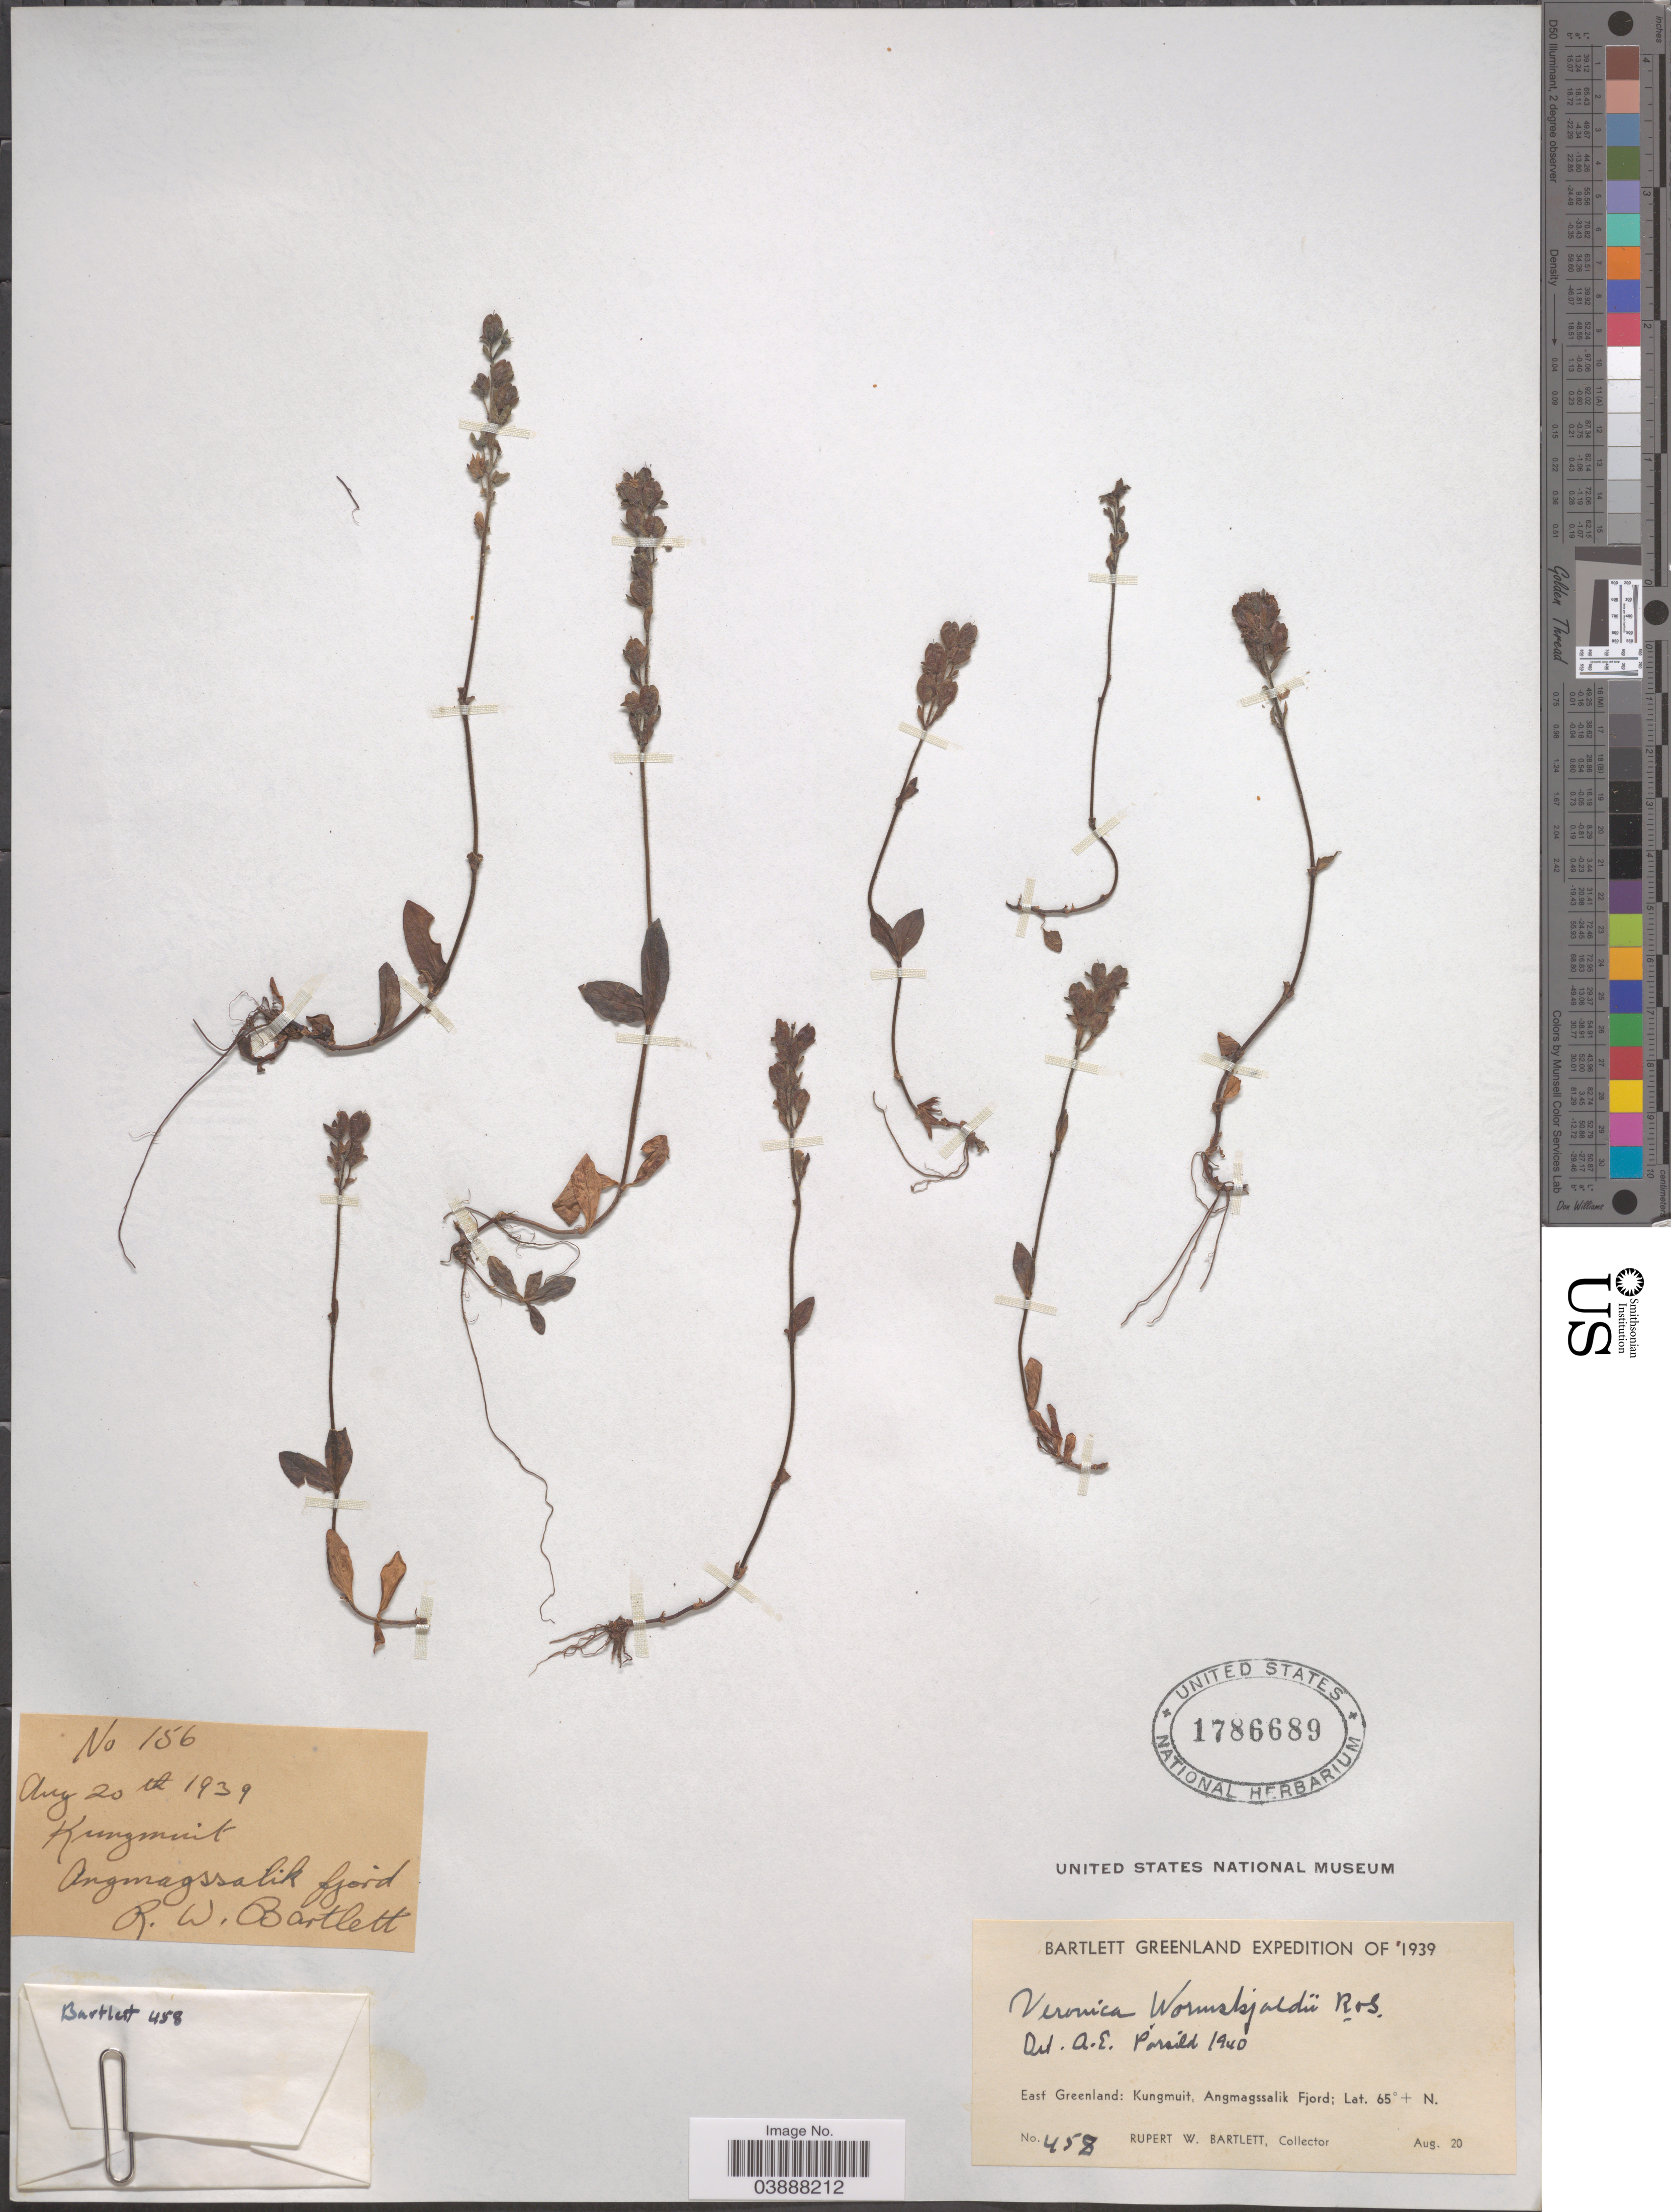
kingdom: Plantae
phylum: Tracheophyta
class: Magnoliopsida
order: Lamiales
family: Plantaginaceae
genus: Veronica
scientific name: Veronica wormskjoldii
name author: Roem. & Schult.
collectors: R. W. Bartlett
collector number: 458/156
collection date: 1939-08-20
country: Greenland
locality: East Greenland: Kungmuit, Angmagssalik Fjord.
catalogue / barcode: US 1786689